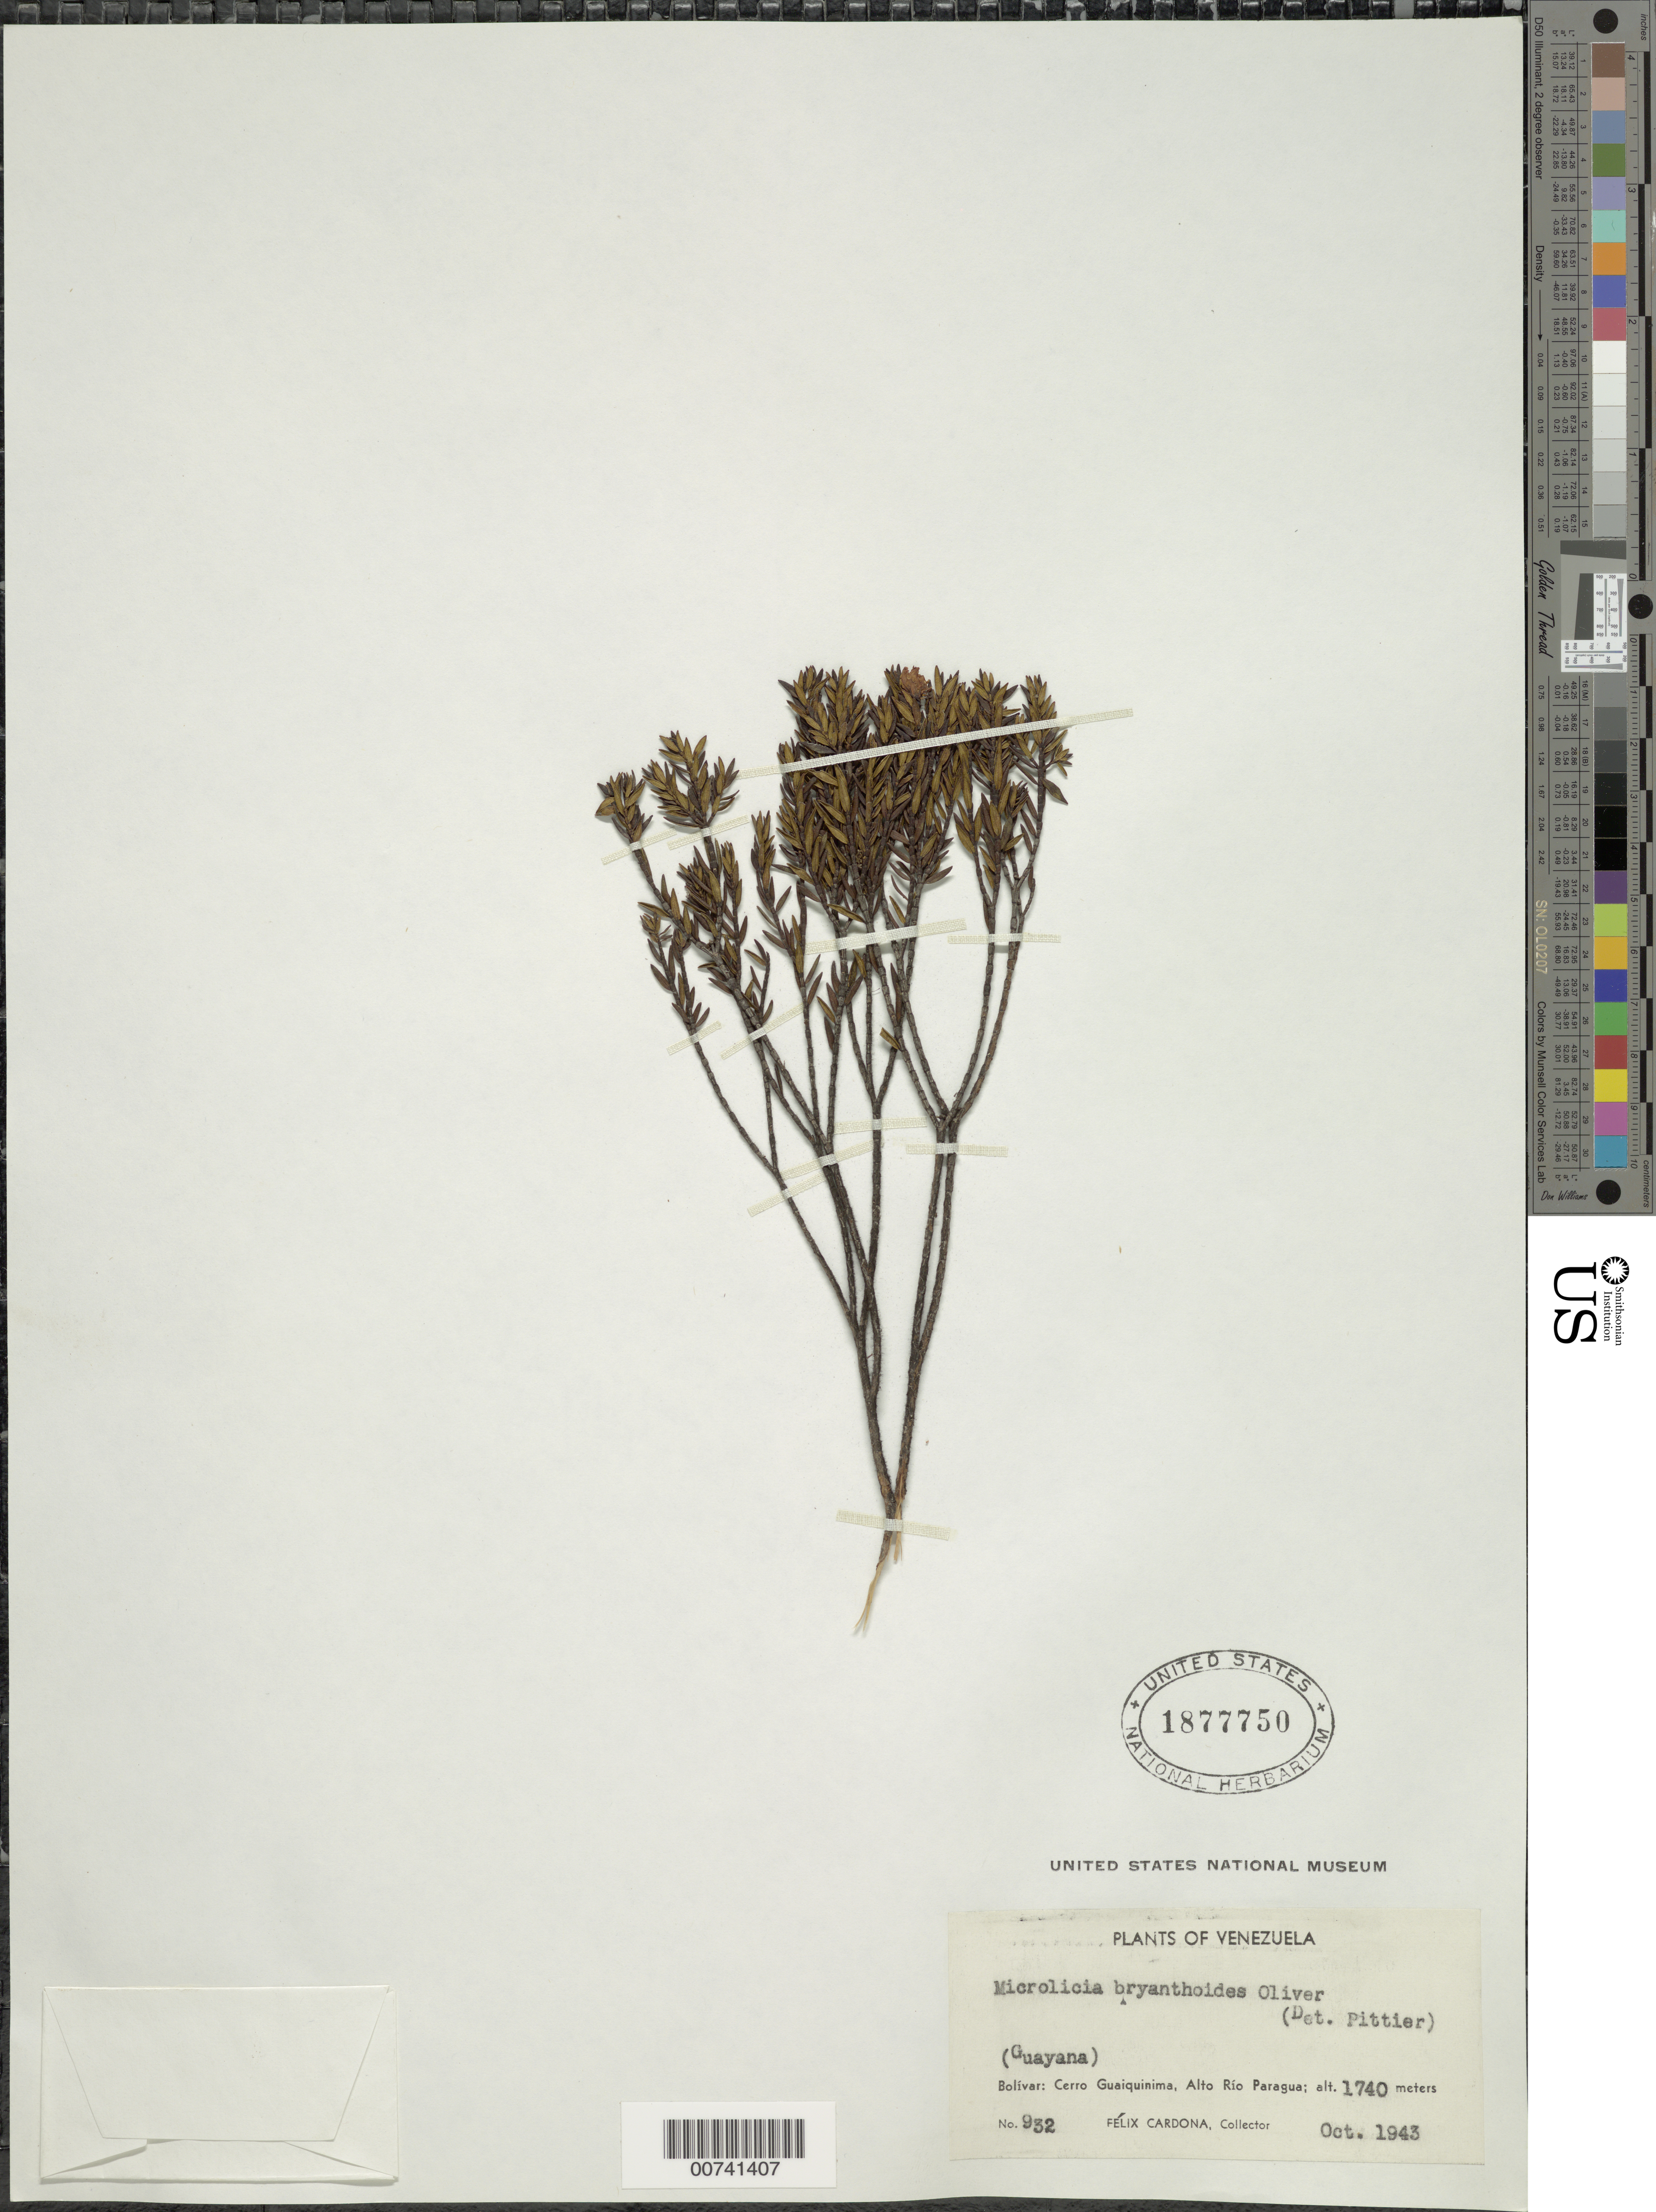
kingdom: Plantae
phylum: Tracheophyta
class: Magnoliopsida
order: Myrtales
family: Melastomataceae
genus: Microlicia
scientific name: Microlicia benthamiana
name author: Triana ex Cogn.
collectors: F. Cardona Puig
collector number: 932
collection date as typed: Oct-43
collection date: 1943-10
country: Venezuela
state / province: Bolívar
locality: Alto Río Paragua, Cerro Guaiquinima (Guayana)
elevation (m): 1740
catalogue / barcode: US 1877750